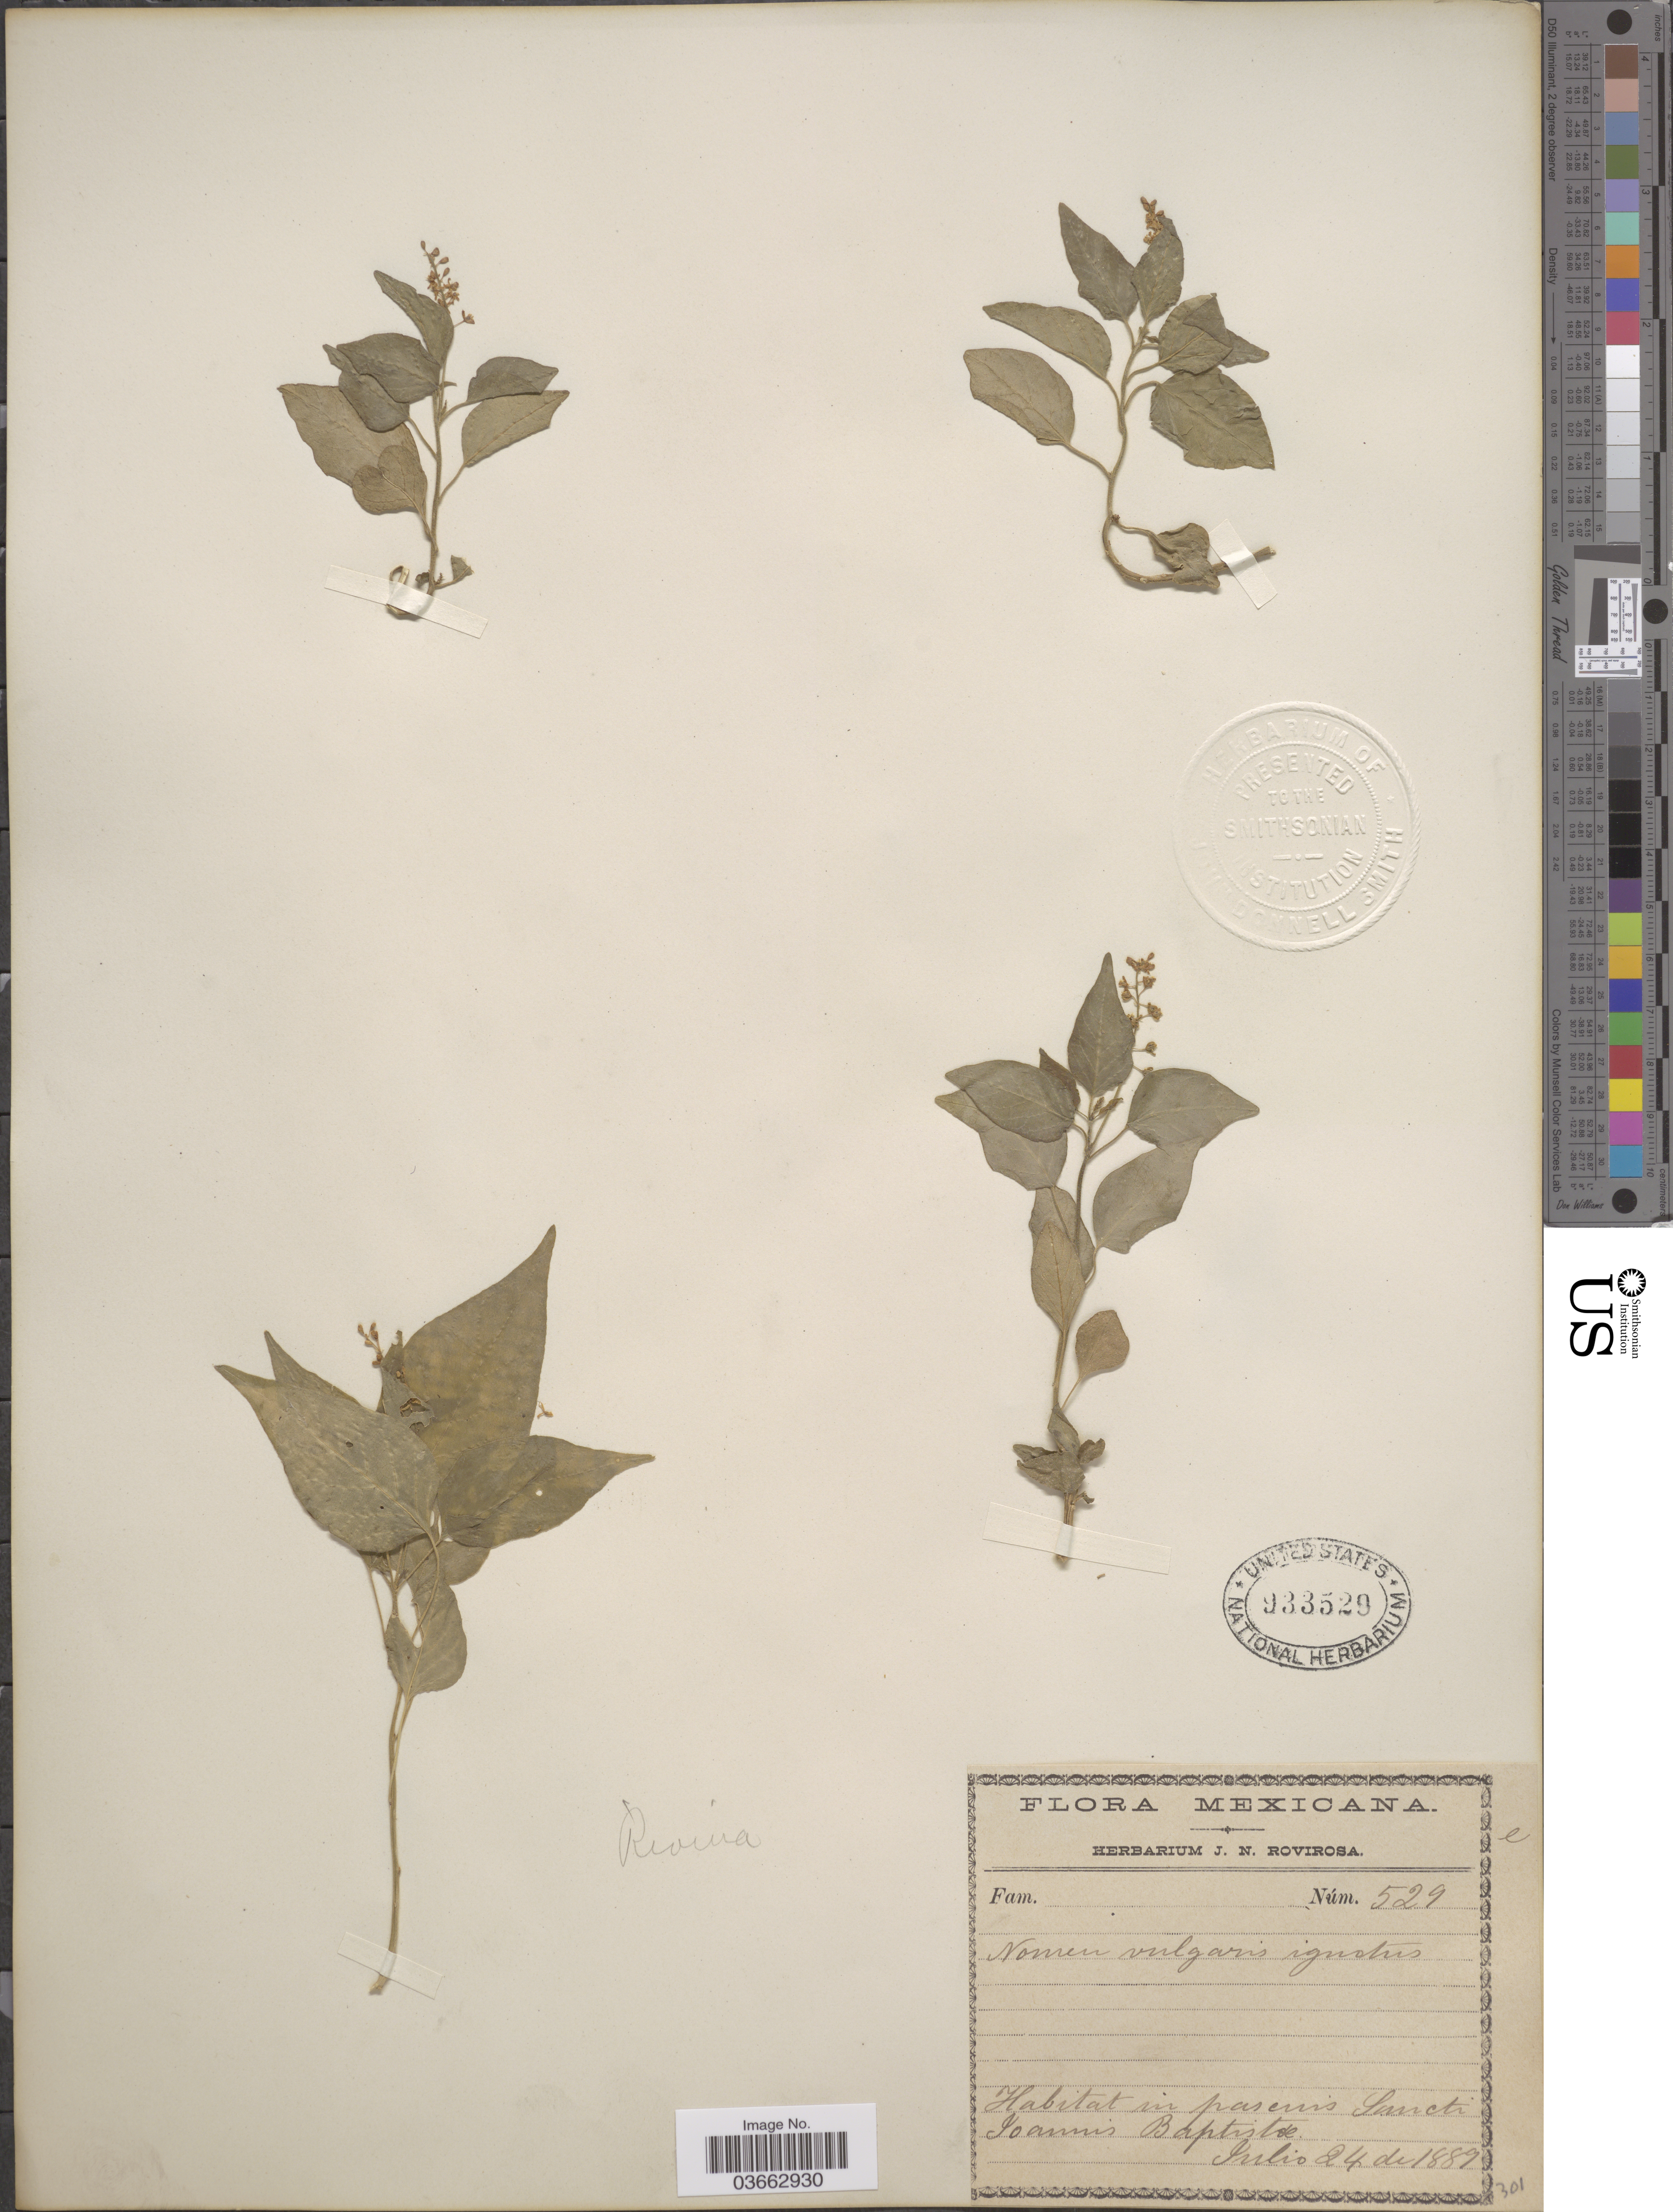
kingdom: Plantae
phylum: Tracheophyta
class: Magnoliopsida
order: Caryophyllales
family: Phytolaccaceae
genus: Rivina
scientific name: Rivina humilis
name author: L.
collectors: ex herb. J. N. Rovirosa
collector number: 529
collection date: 1889-07-24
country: Mexico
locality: In pascuis Sancti Ioannis Baptista.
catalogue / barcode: US 933529